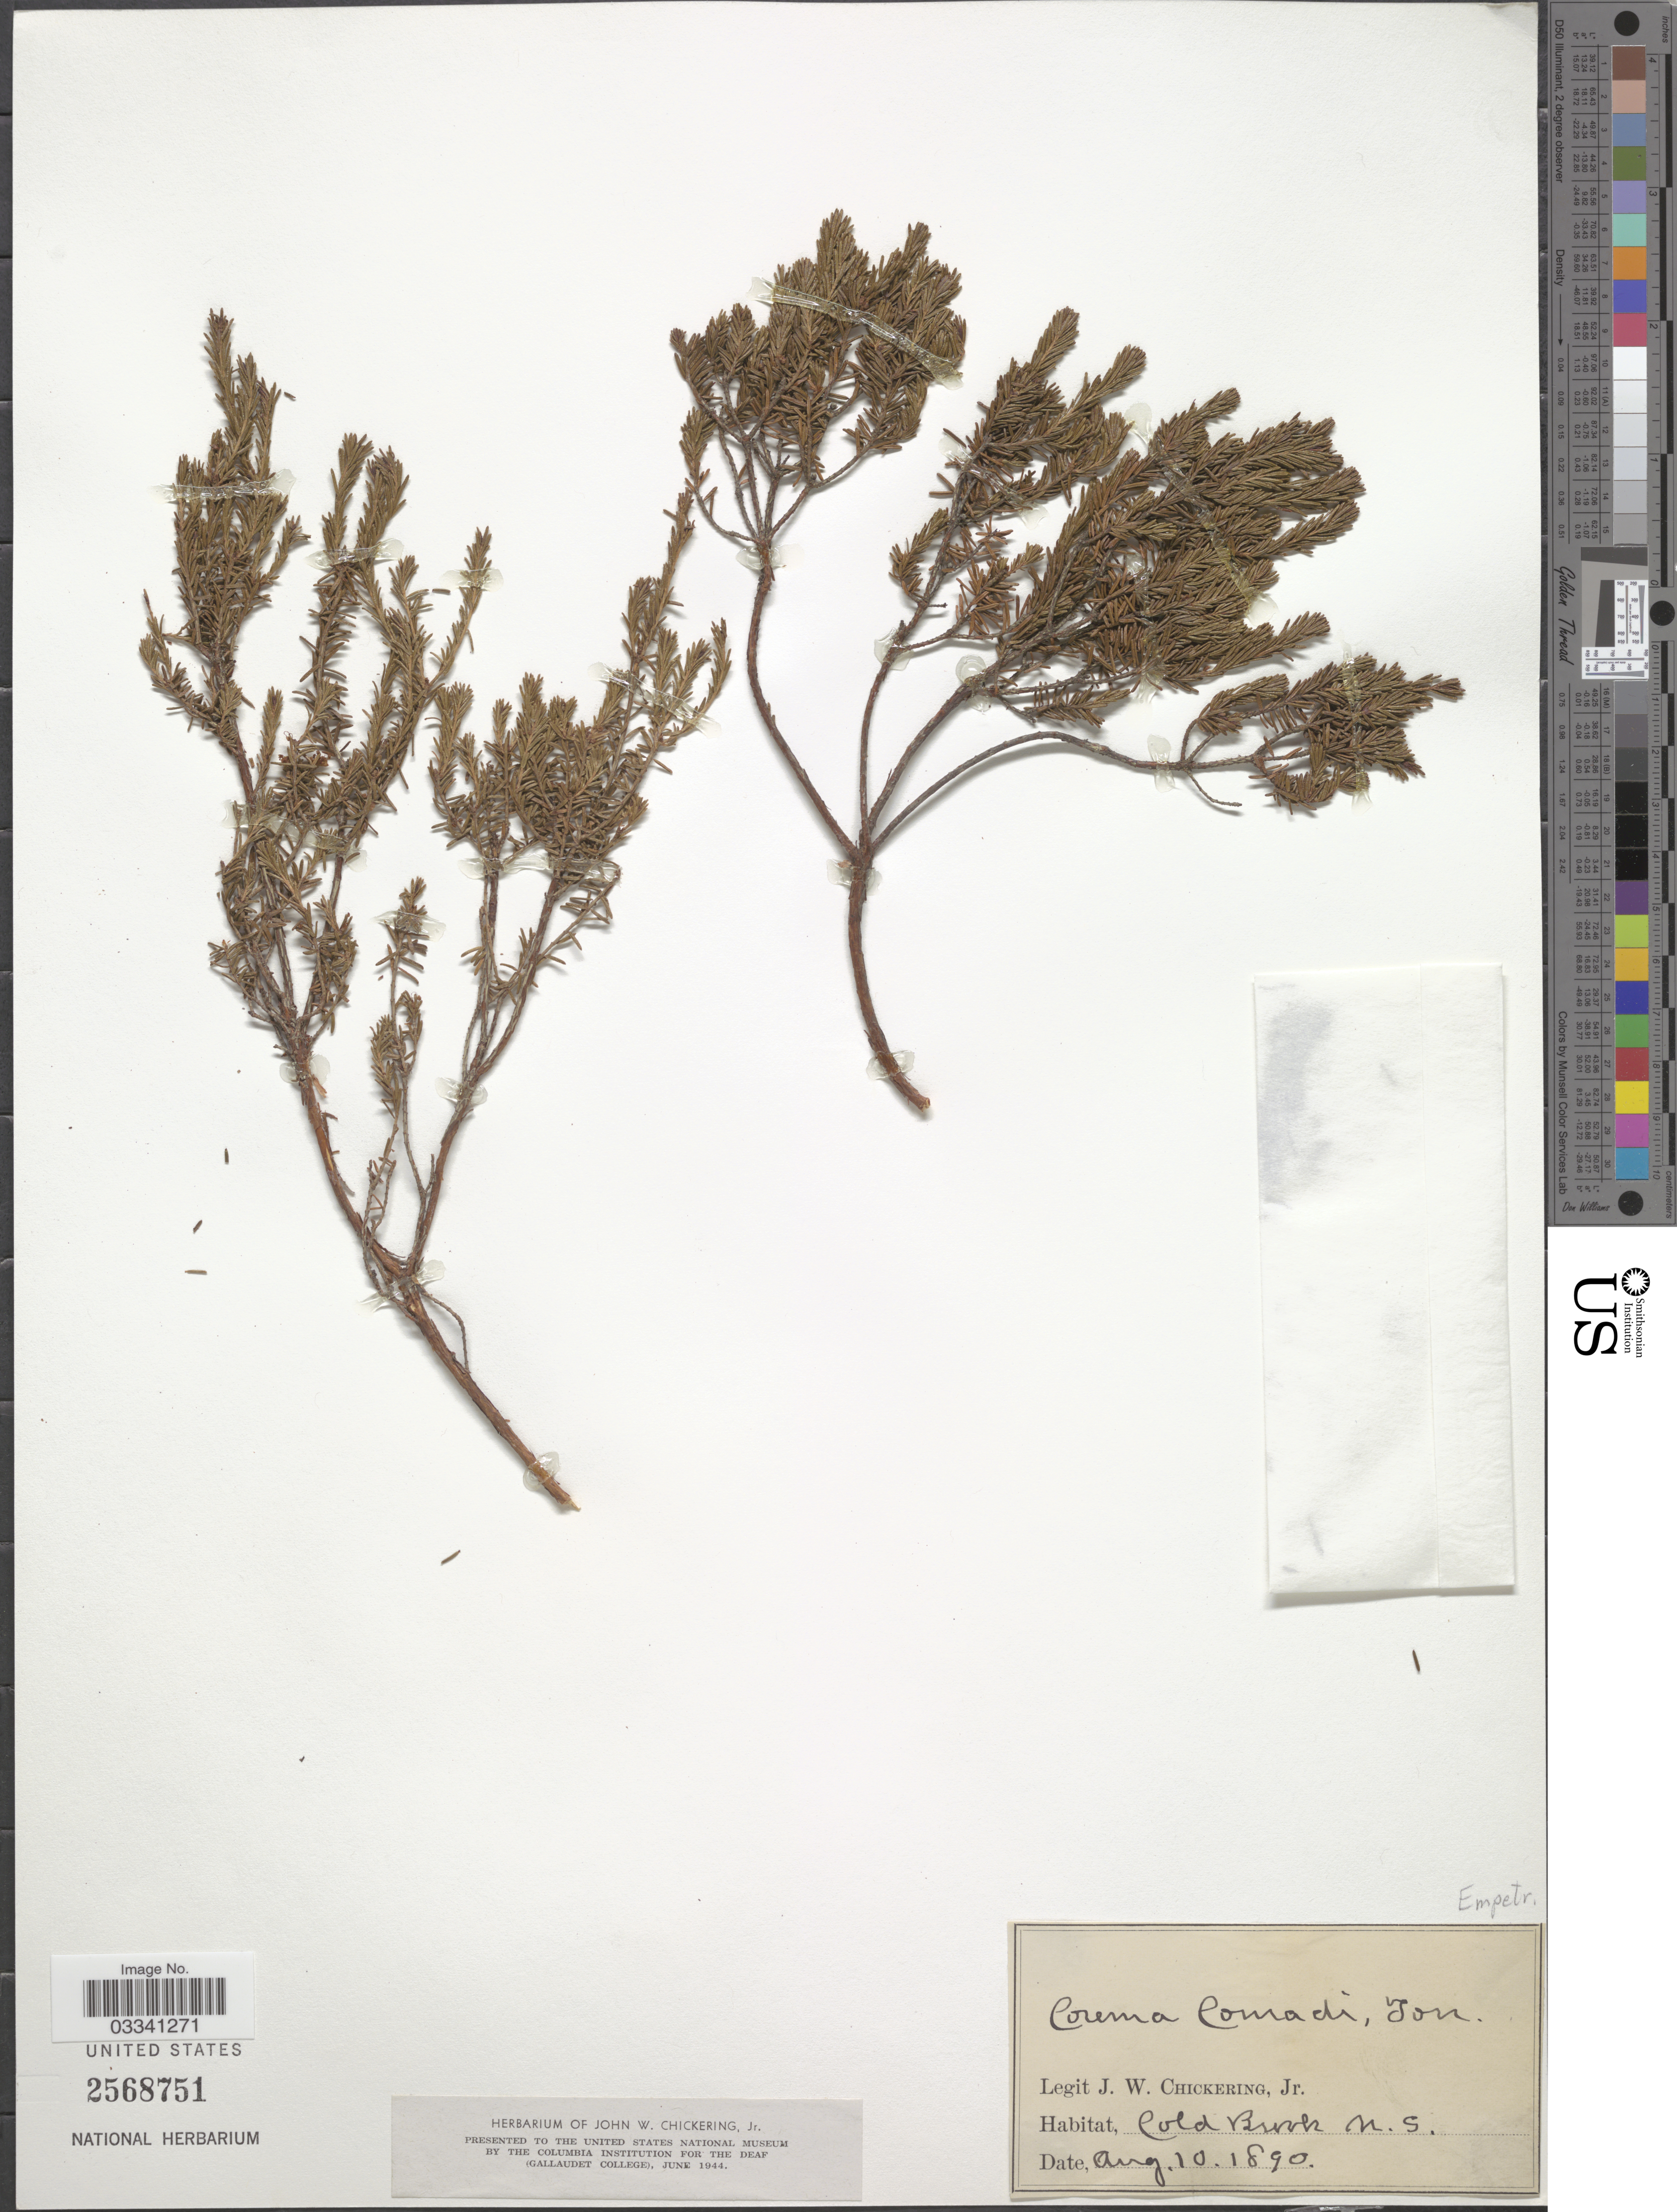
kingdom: Plantae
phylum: Tracheophyta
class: Magnoliopsida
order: Ericales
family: Ericaceae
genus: Corema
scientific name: Corema conradii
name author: Torr.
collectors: J. Chickering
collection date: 1890-08-10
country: Canada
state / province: Nova Scotia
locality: Cold Brook.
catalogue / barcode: US 2568751